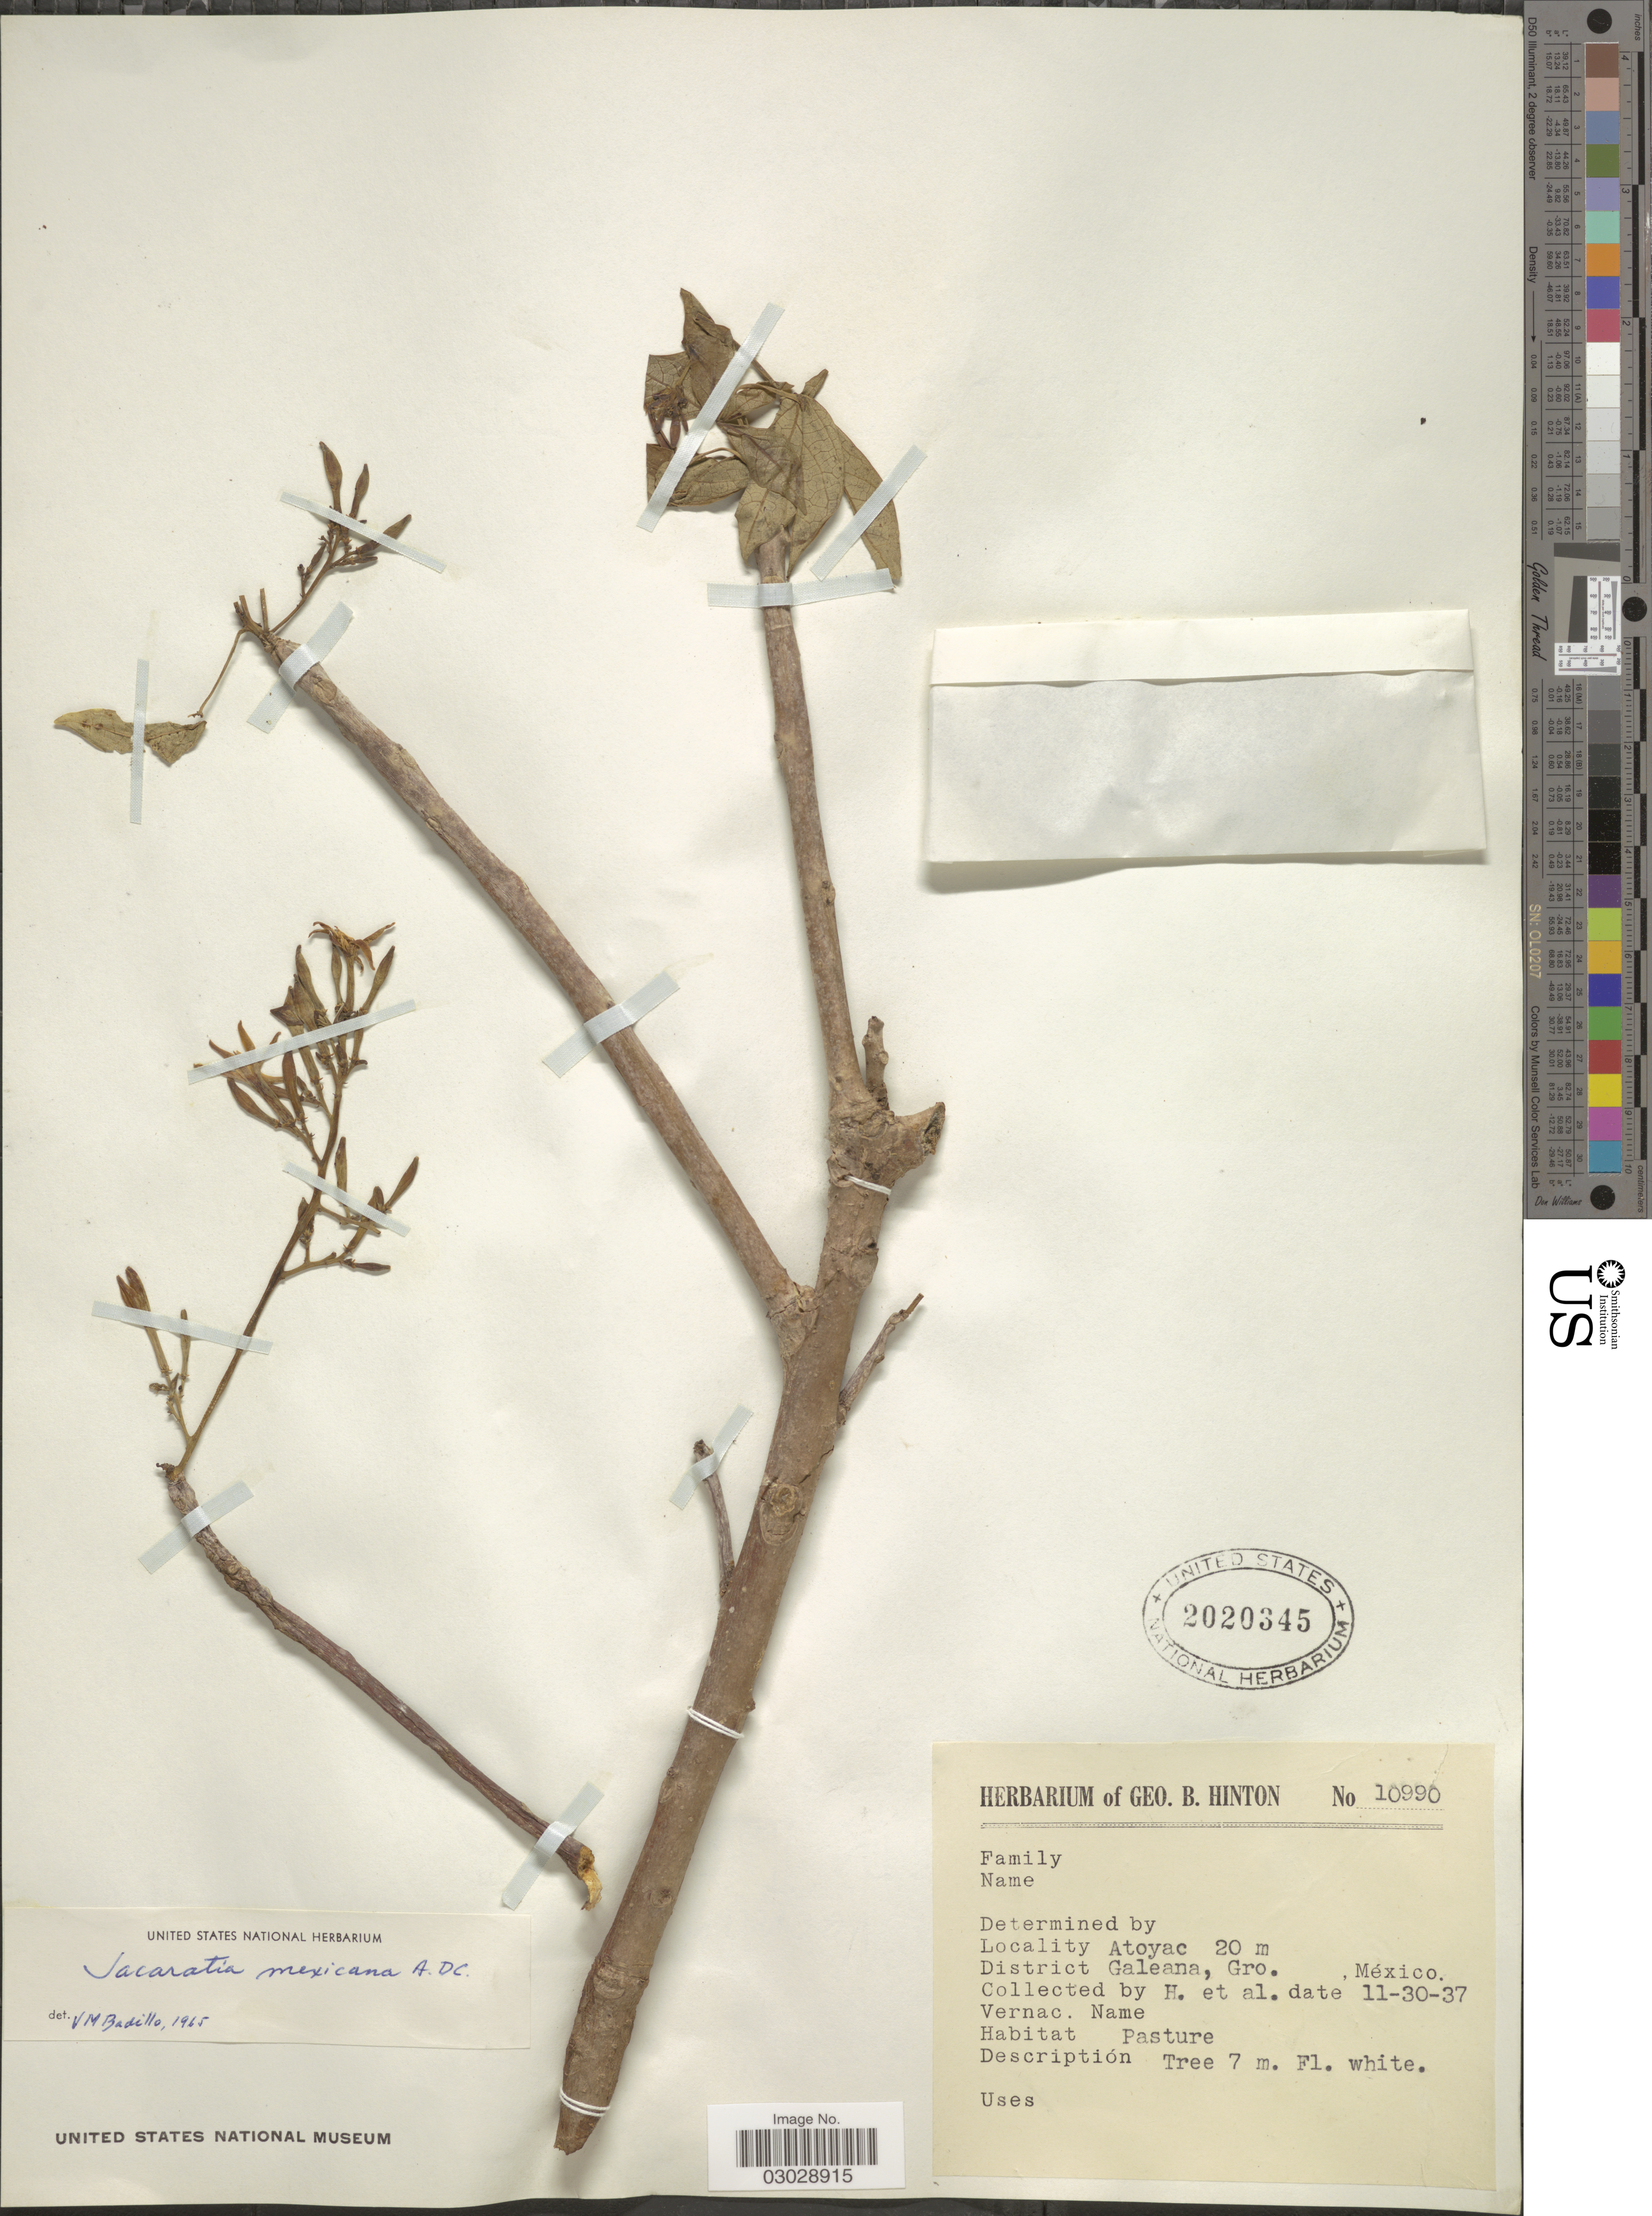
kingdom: Plantae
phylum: Tracheophyta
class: Magnoliopsida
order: Brassicales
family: Caricaceae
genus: Jacaratia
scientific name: Jacaratia mexicana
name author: A. DC.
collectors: G. B. Hinton & et al.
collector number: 10990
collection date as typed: Transcribed d/m/y: 30/11/37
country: Mexico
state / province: Guerrero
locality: Atoyac. District Galeana, Gro.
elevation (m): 20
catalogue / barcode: US 2020345